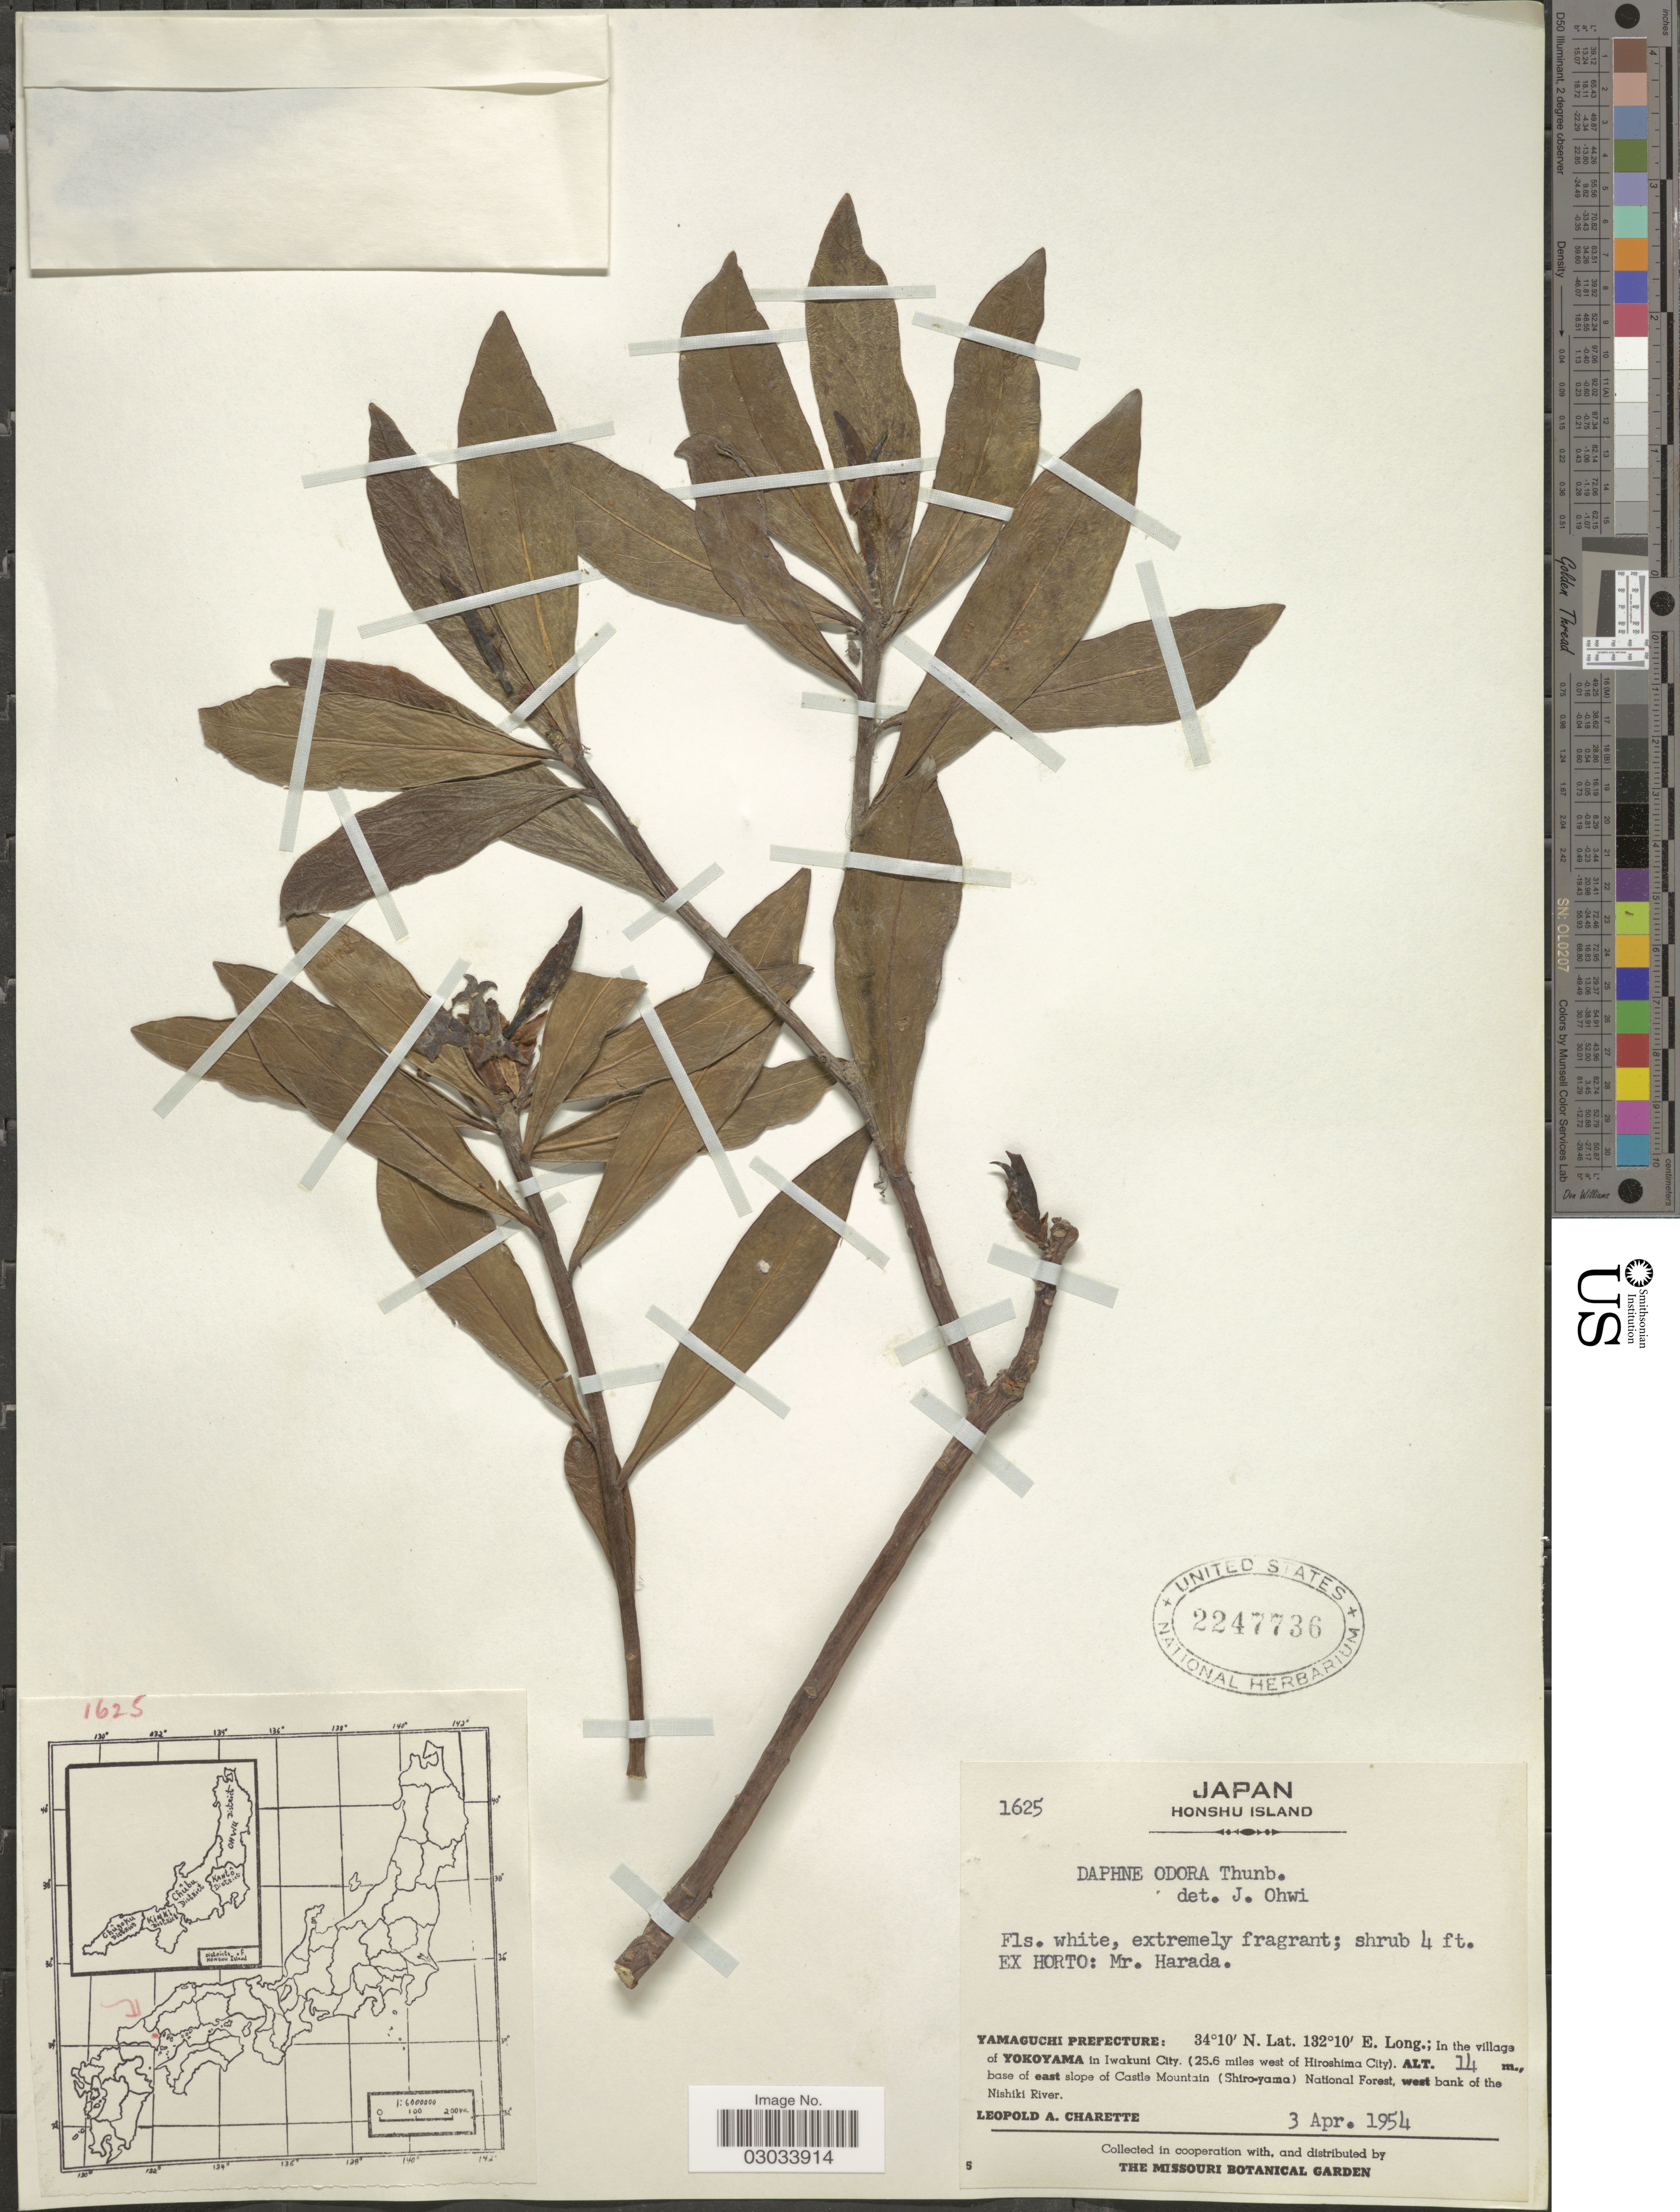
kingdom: Plantae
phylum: Tracheophyta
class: Magnoliopsida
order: Malvales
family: Thymelaeaceae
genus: Daphne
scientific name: Daphne odora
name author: Thunb.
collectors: L. A. Charette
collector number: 1625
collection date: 1954-04-03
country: Japan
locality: Honshu Island. Yamaguchi Prefecture. In the village of Yokoyama in Iwakuni City. (25.6 miles west of Hiroshima City). Base of east slope of Castle Mountain (Shiro-yama) National Forest, west bank of the Nishiki River.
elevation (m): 14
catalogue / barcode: US 2247736